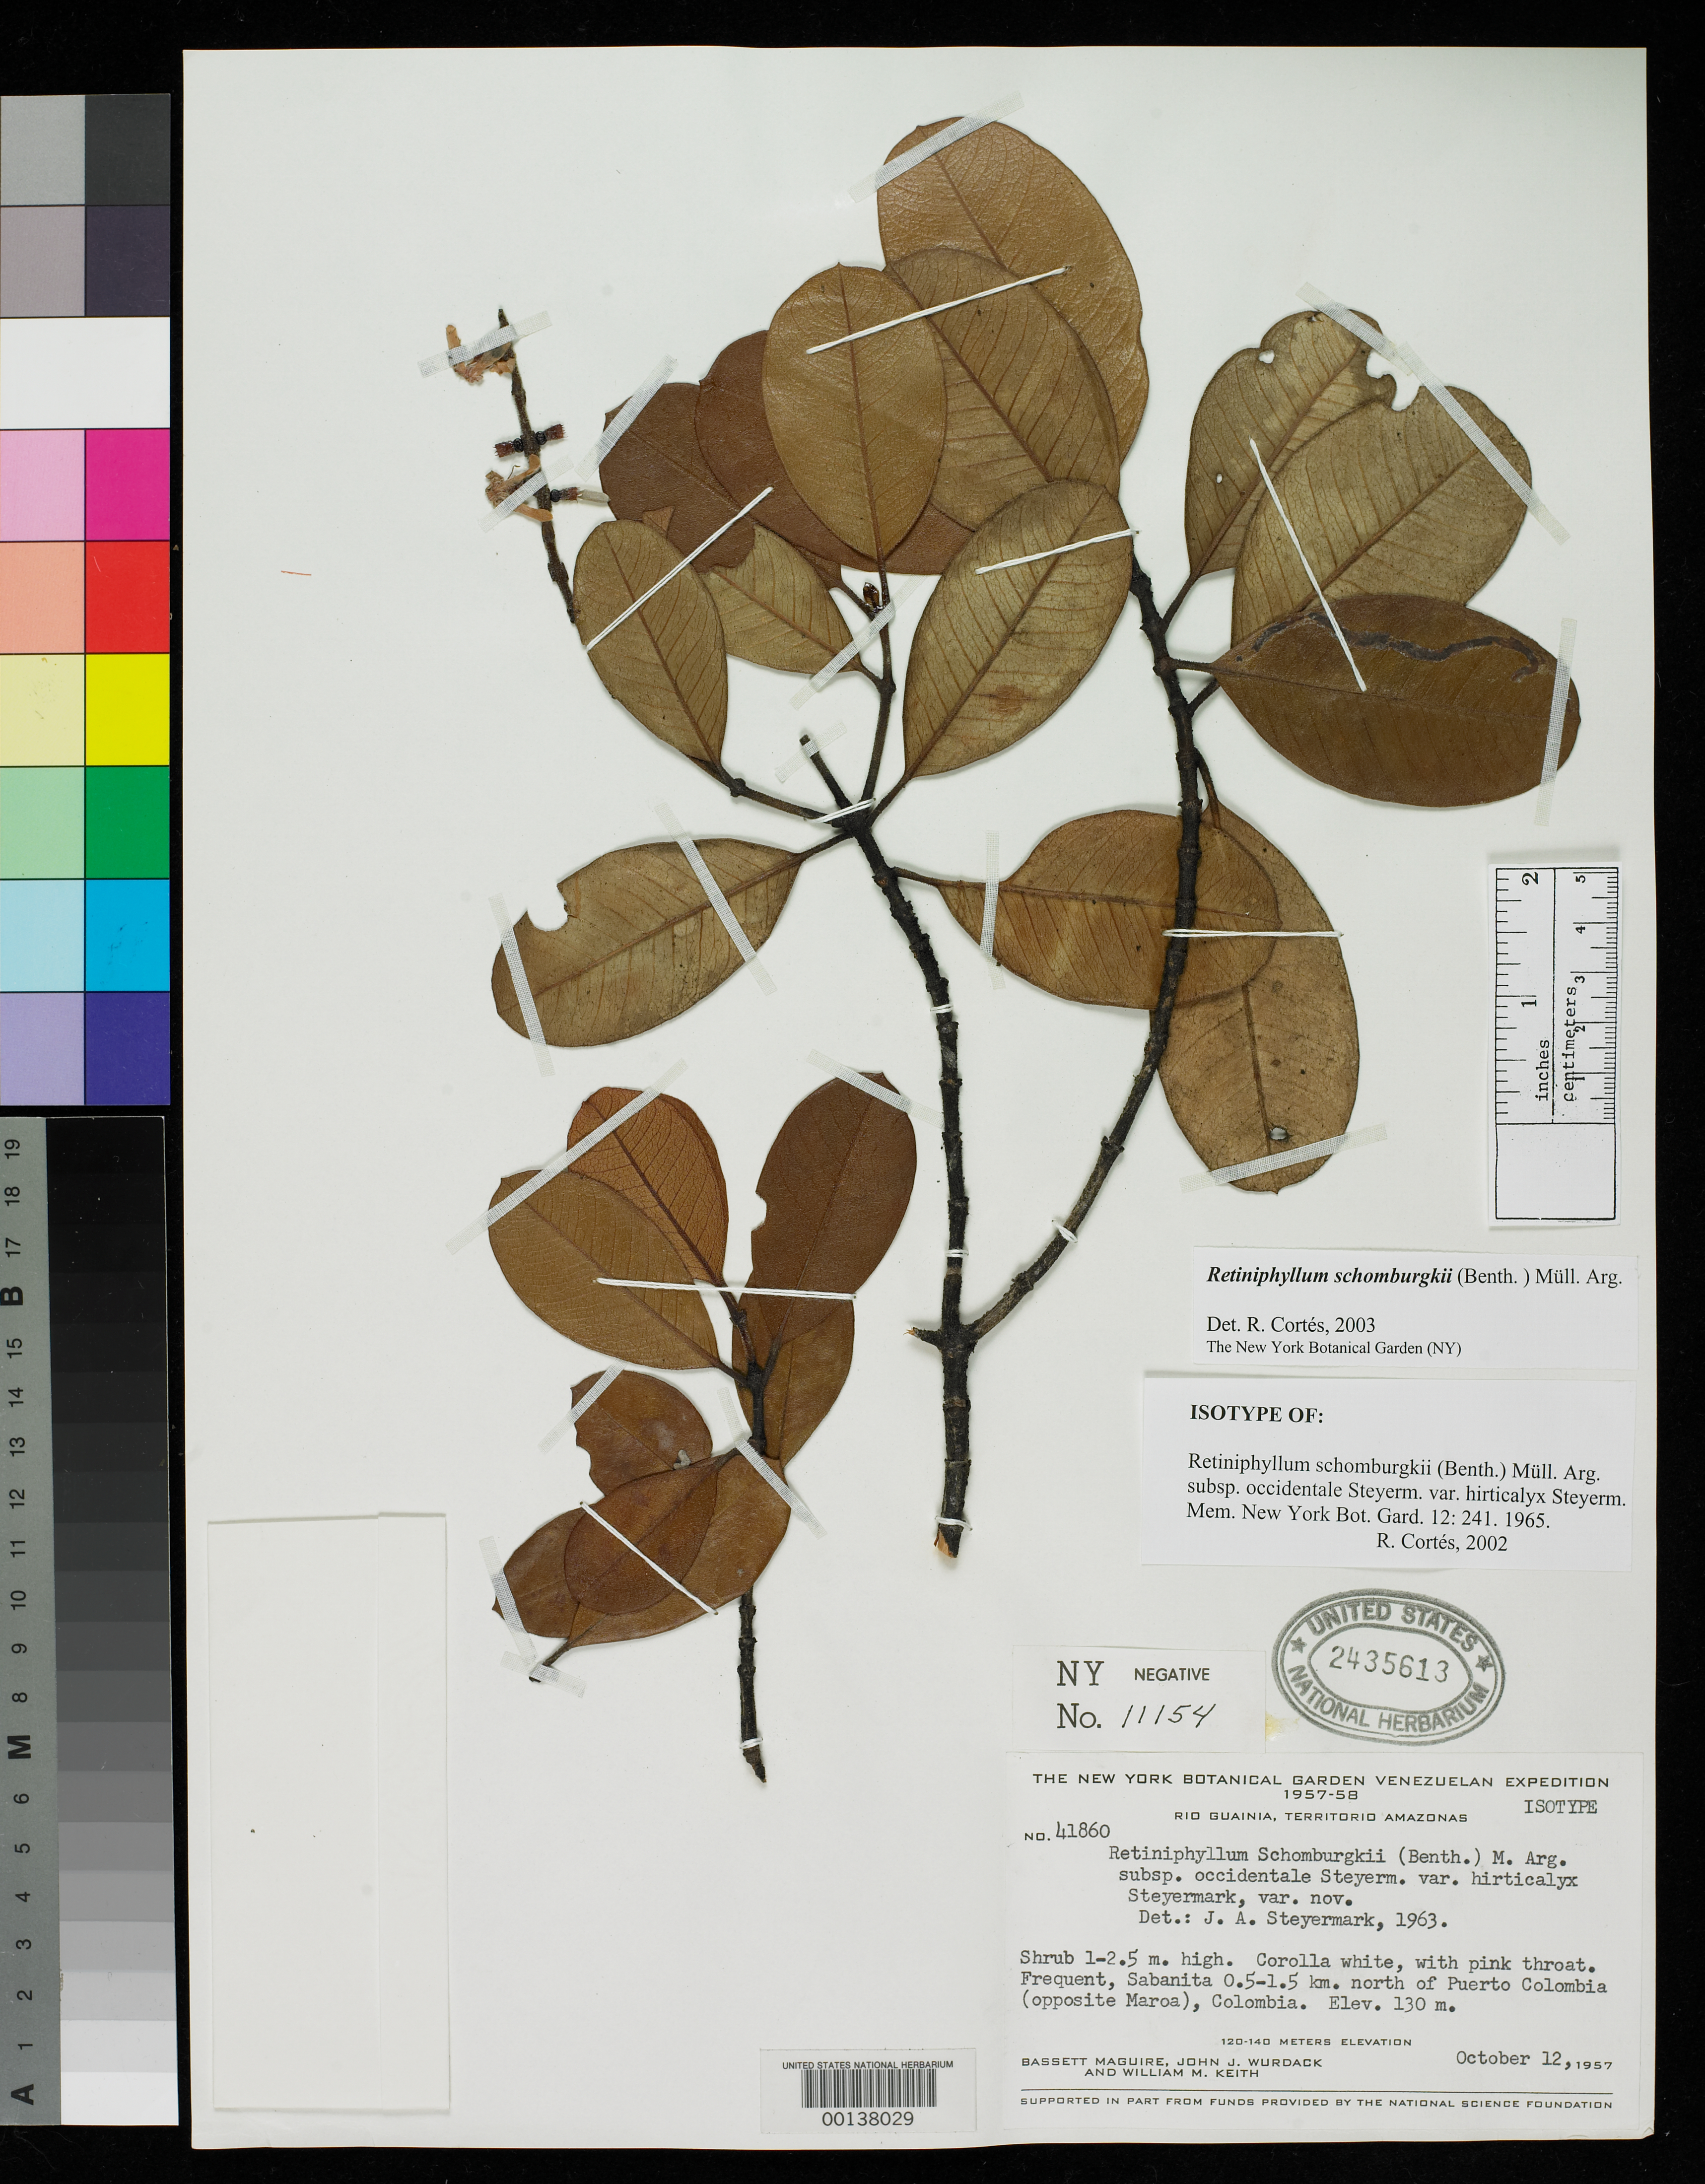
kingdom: Plantae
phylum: Tracheophyta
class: Magnoliopsida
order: Gentianales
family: Rubiaceae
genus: Retiniphyllum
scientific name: Retiniphyllum schomburgkii subsp. occidentale var. hirticalyx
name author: Steyerm.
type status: Isotype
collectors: B. Maguire, J. J. Wurdack & W. Keith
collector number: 41860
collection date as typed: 12 Oct 1957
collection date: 1957-10-12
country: Colombia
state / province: Guainía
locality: Rio Guainia, Territorio Amazonas (sic), Sabanita 0.5-1.5 km north of Puerto Colombia (opposite Maroa), Colombia.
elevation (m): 130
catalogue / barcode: US 2435613